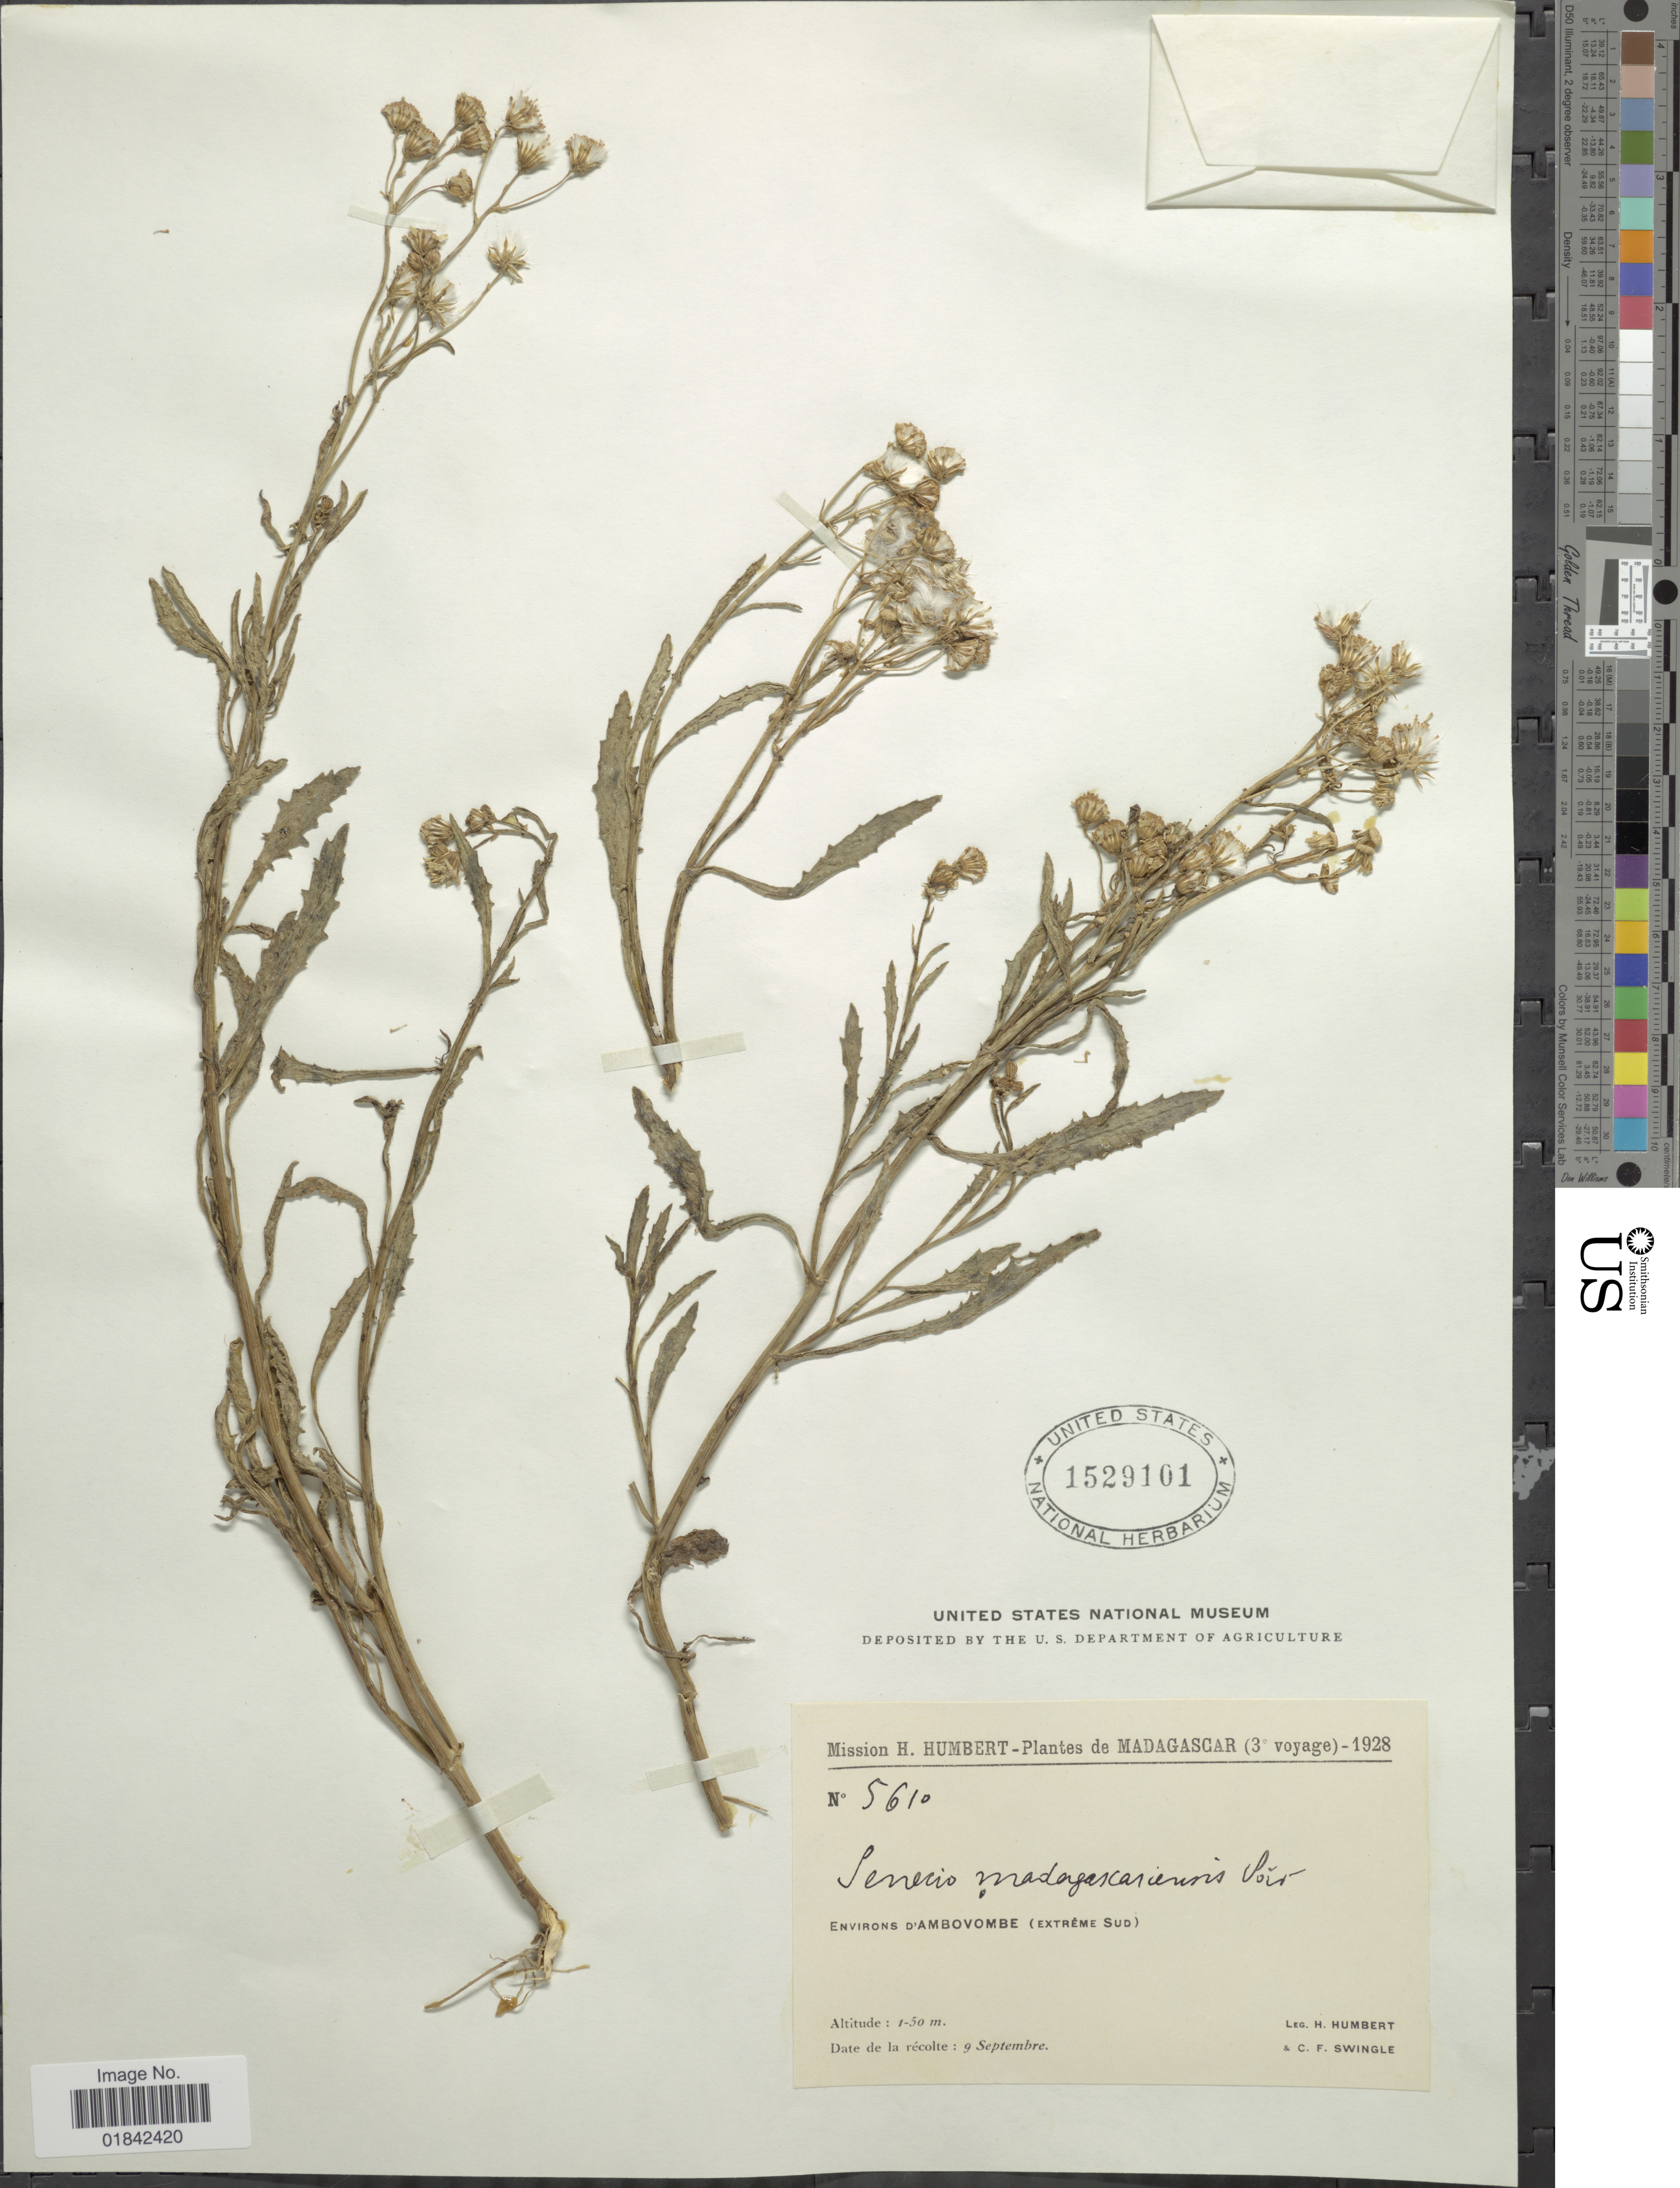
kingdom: Plantae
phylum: Tracheophyta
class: Magnoliopsida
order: Asterales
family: Asteraceae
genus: Senecio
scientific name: Senecio madagascariensis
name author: Poir.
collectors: H. Humbert & C. Swingle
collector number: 5610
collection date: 1928-09-09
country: Madagascar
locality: Environs D'Ambovombe (Extreme Sud)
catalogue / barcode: US 1529101